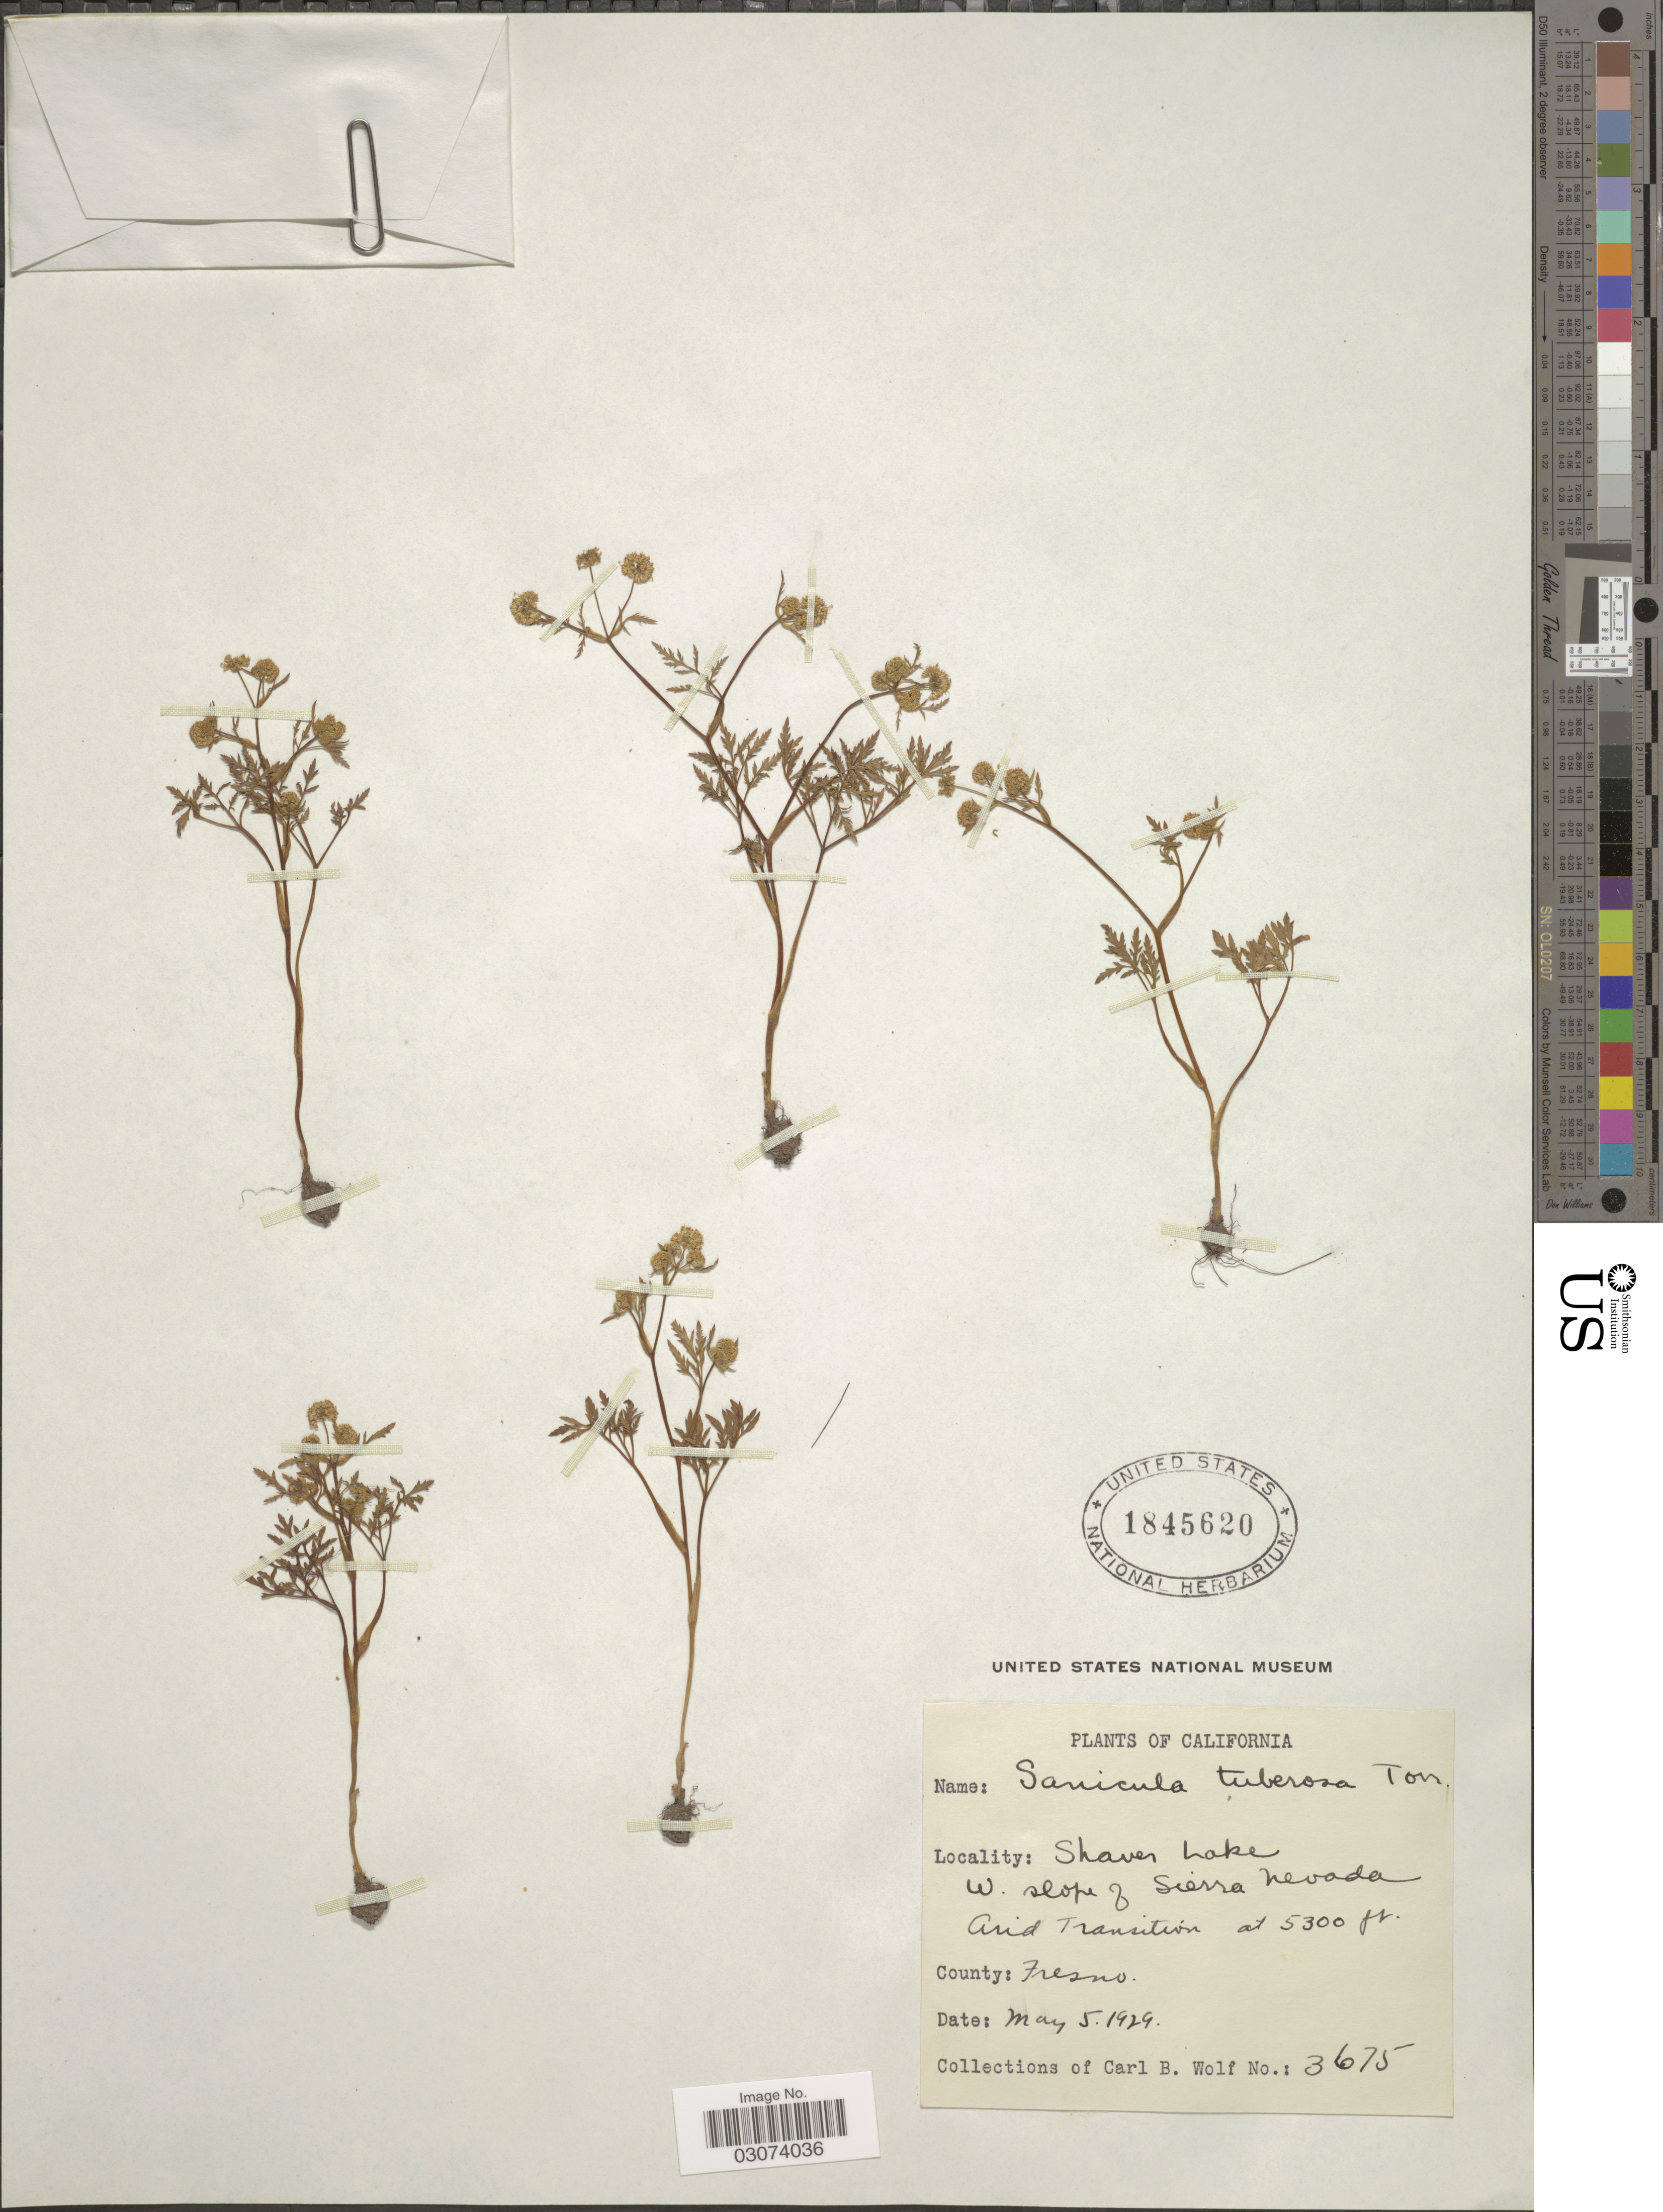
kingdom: Plantae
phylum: Tracheophyta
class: Magnoliopsida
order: Apiales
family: Apiaceae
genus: Sanicula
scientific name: Sanicula tuberosa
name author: Torr.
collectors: C. B. Wolf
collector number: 3675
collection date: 1929-05-05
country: United States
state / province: California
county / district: Fresno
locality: Shaver Lake. W. slope of Sierra Nevada. Arid Transition. County: Fresno.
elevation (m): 1615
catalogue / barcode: US 1845620